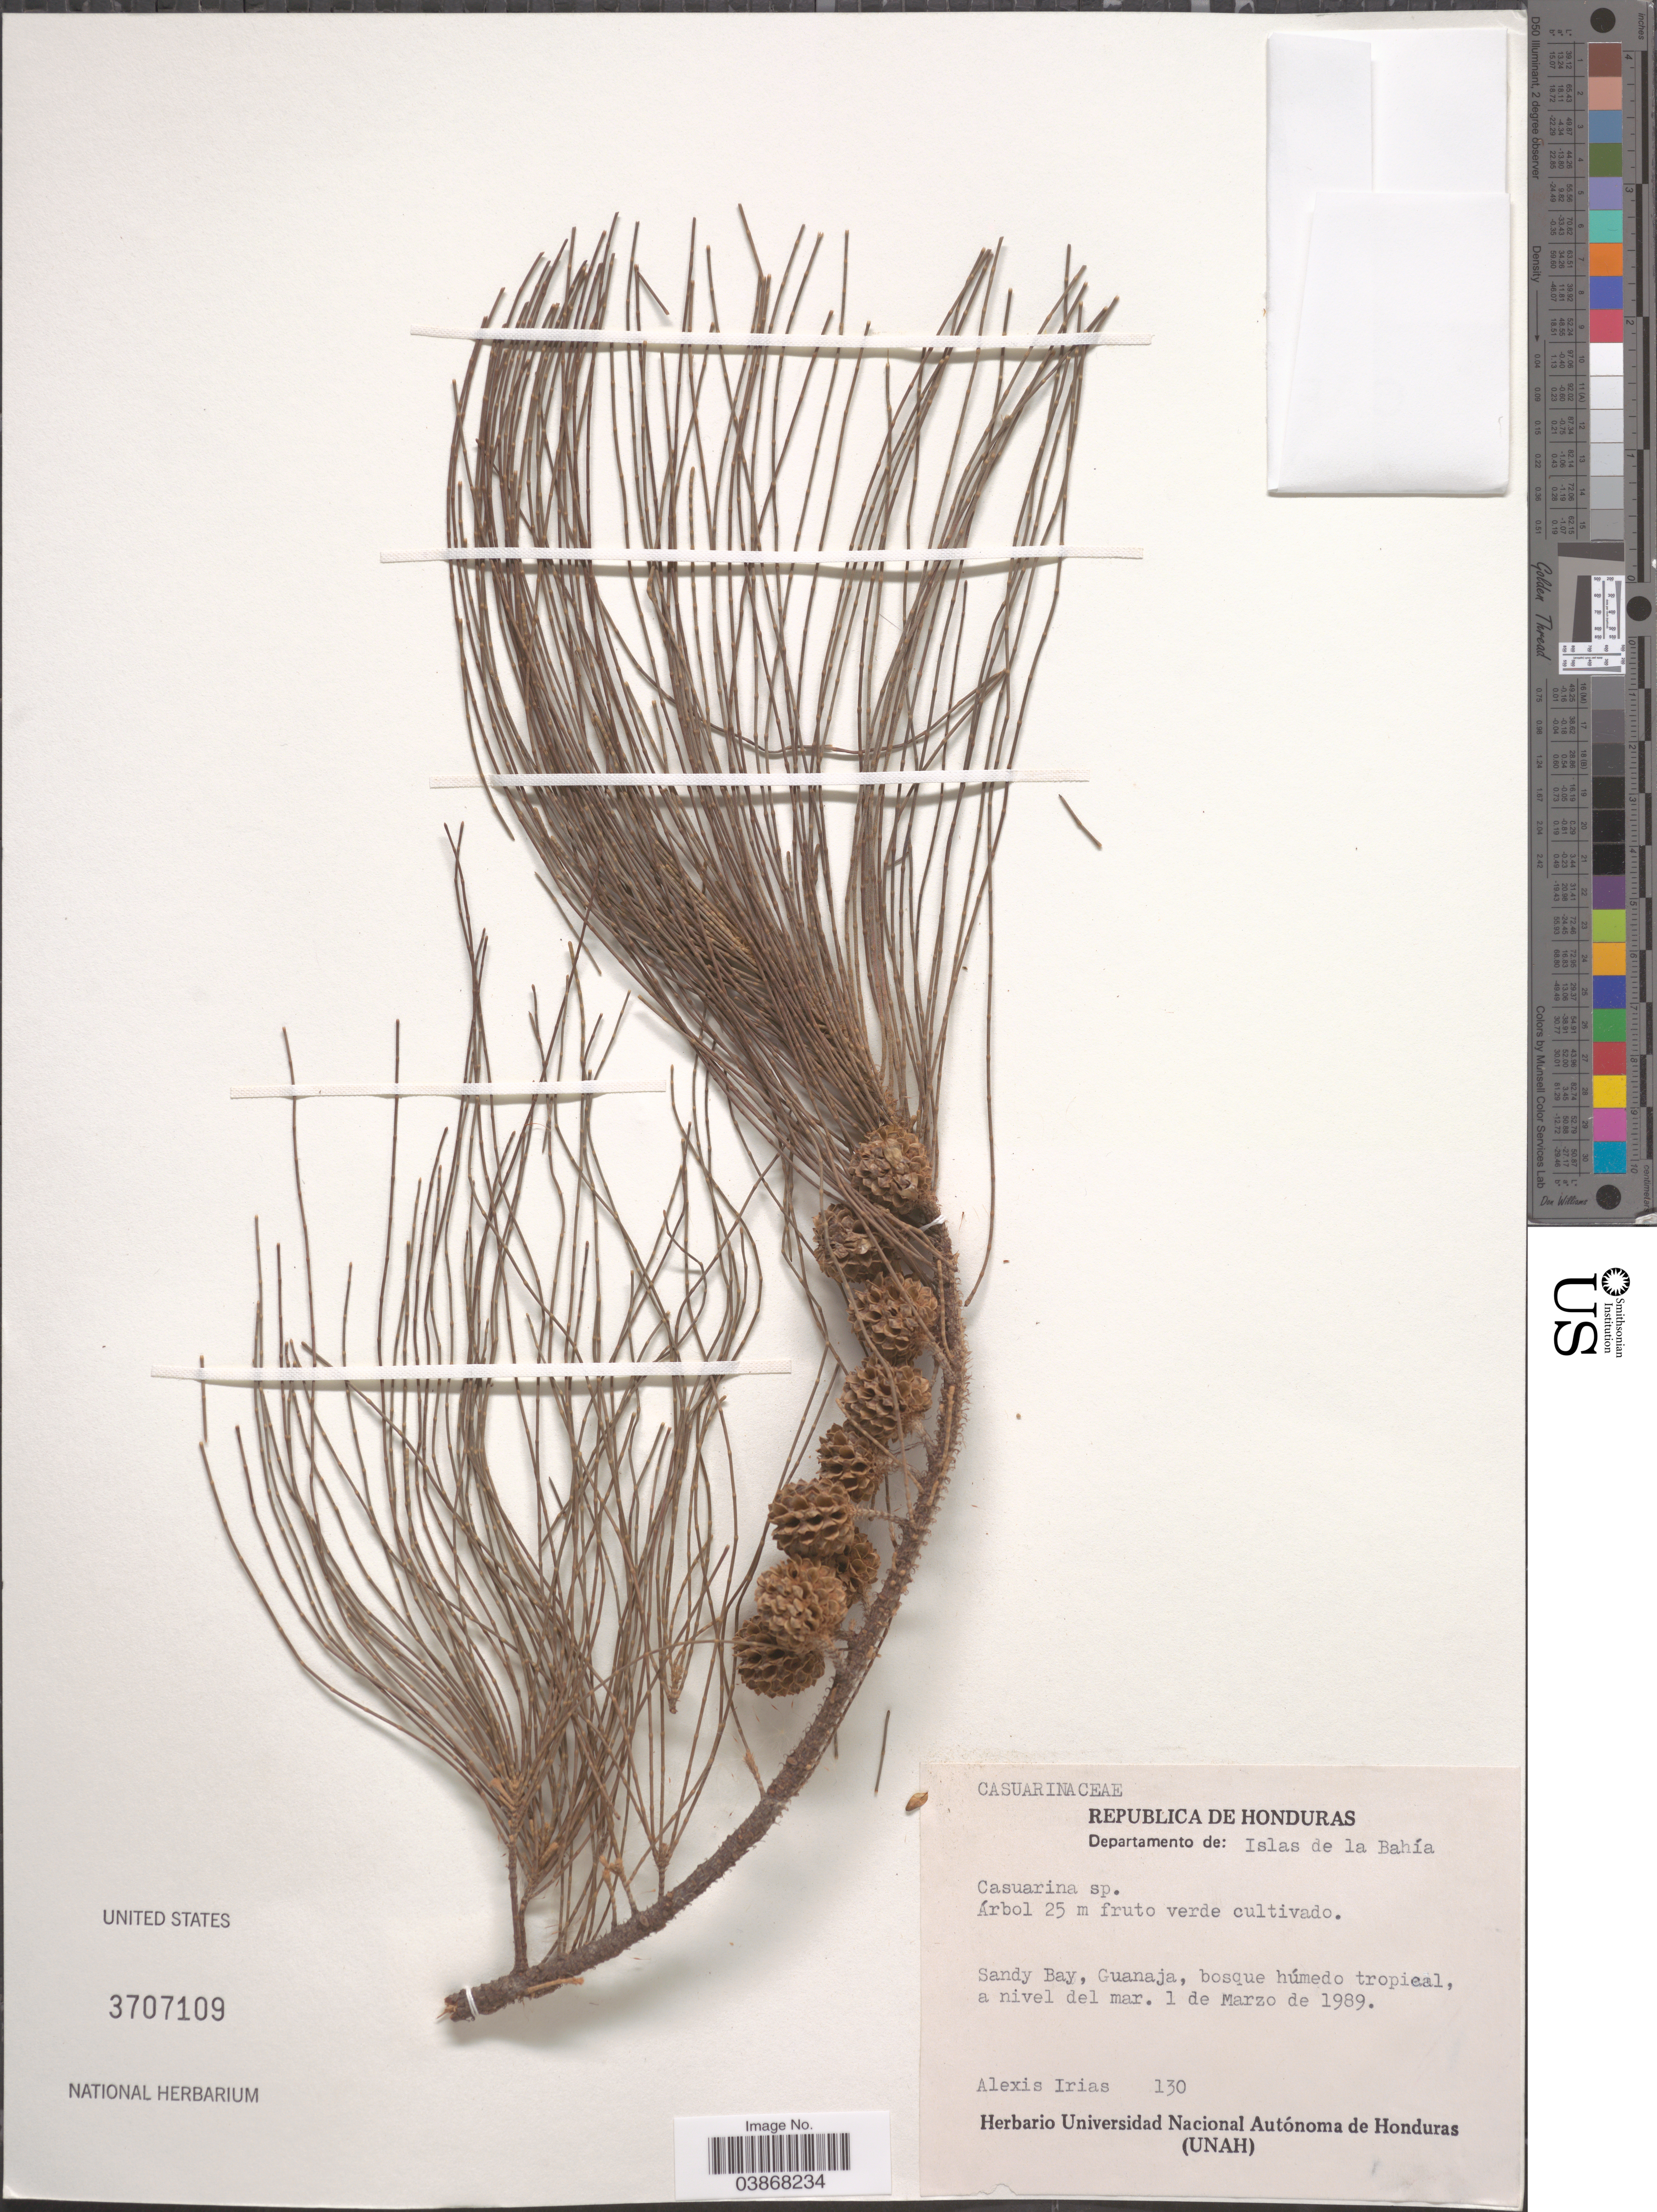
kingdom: Plantae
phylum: Tracheophyta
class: Magnoliopsida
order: Fagales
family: Casuarinaceae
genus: Casuarina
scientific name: Casuarina sp.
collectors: A. Irias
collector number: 130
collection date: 1989-03-01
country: Honduras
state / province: Islas de la Bahía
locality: Departamento de: Islas de la Bahía. Sandy Bay, Guanaja.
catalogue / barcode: US 3707109